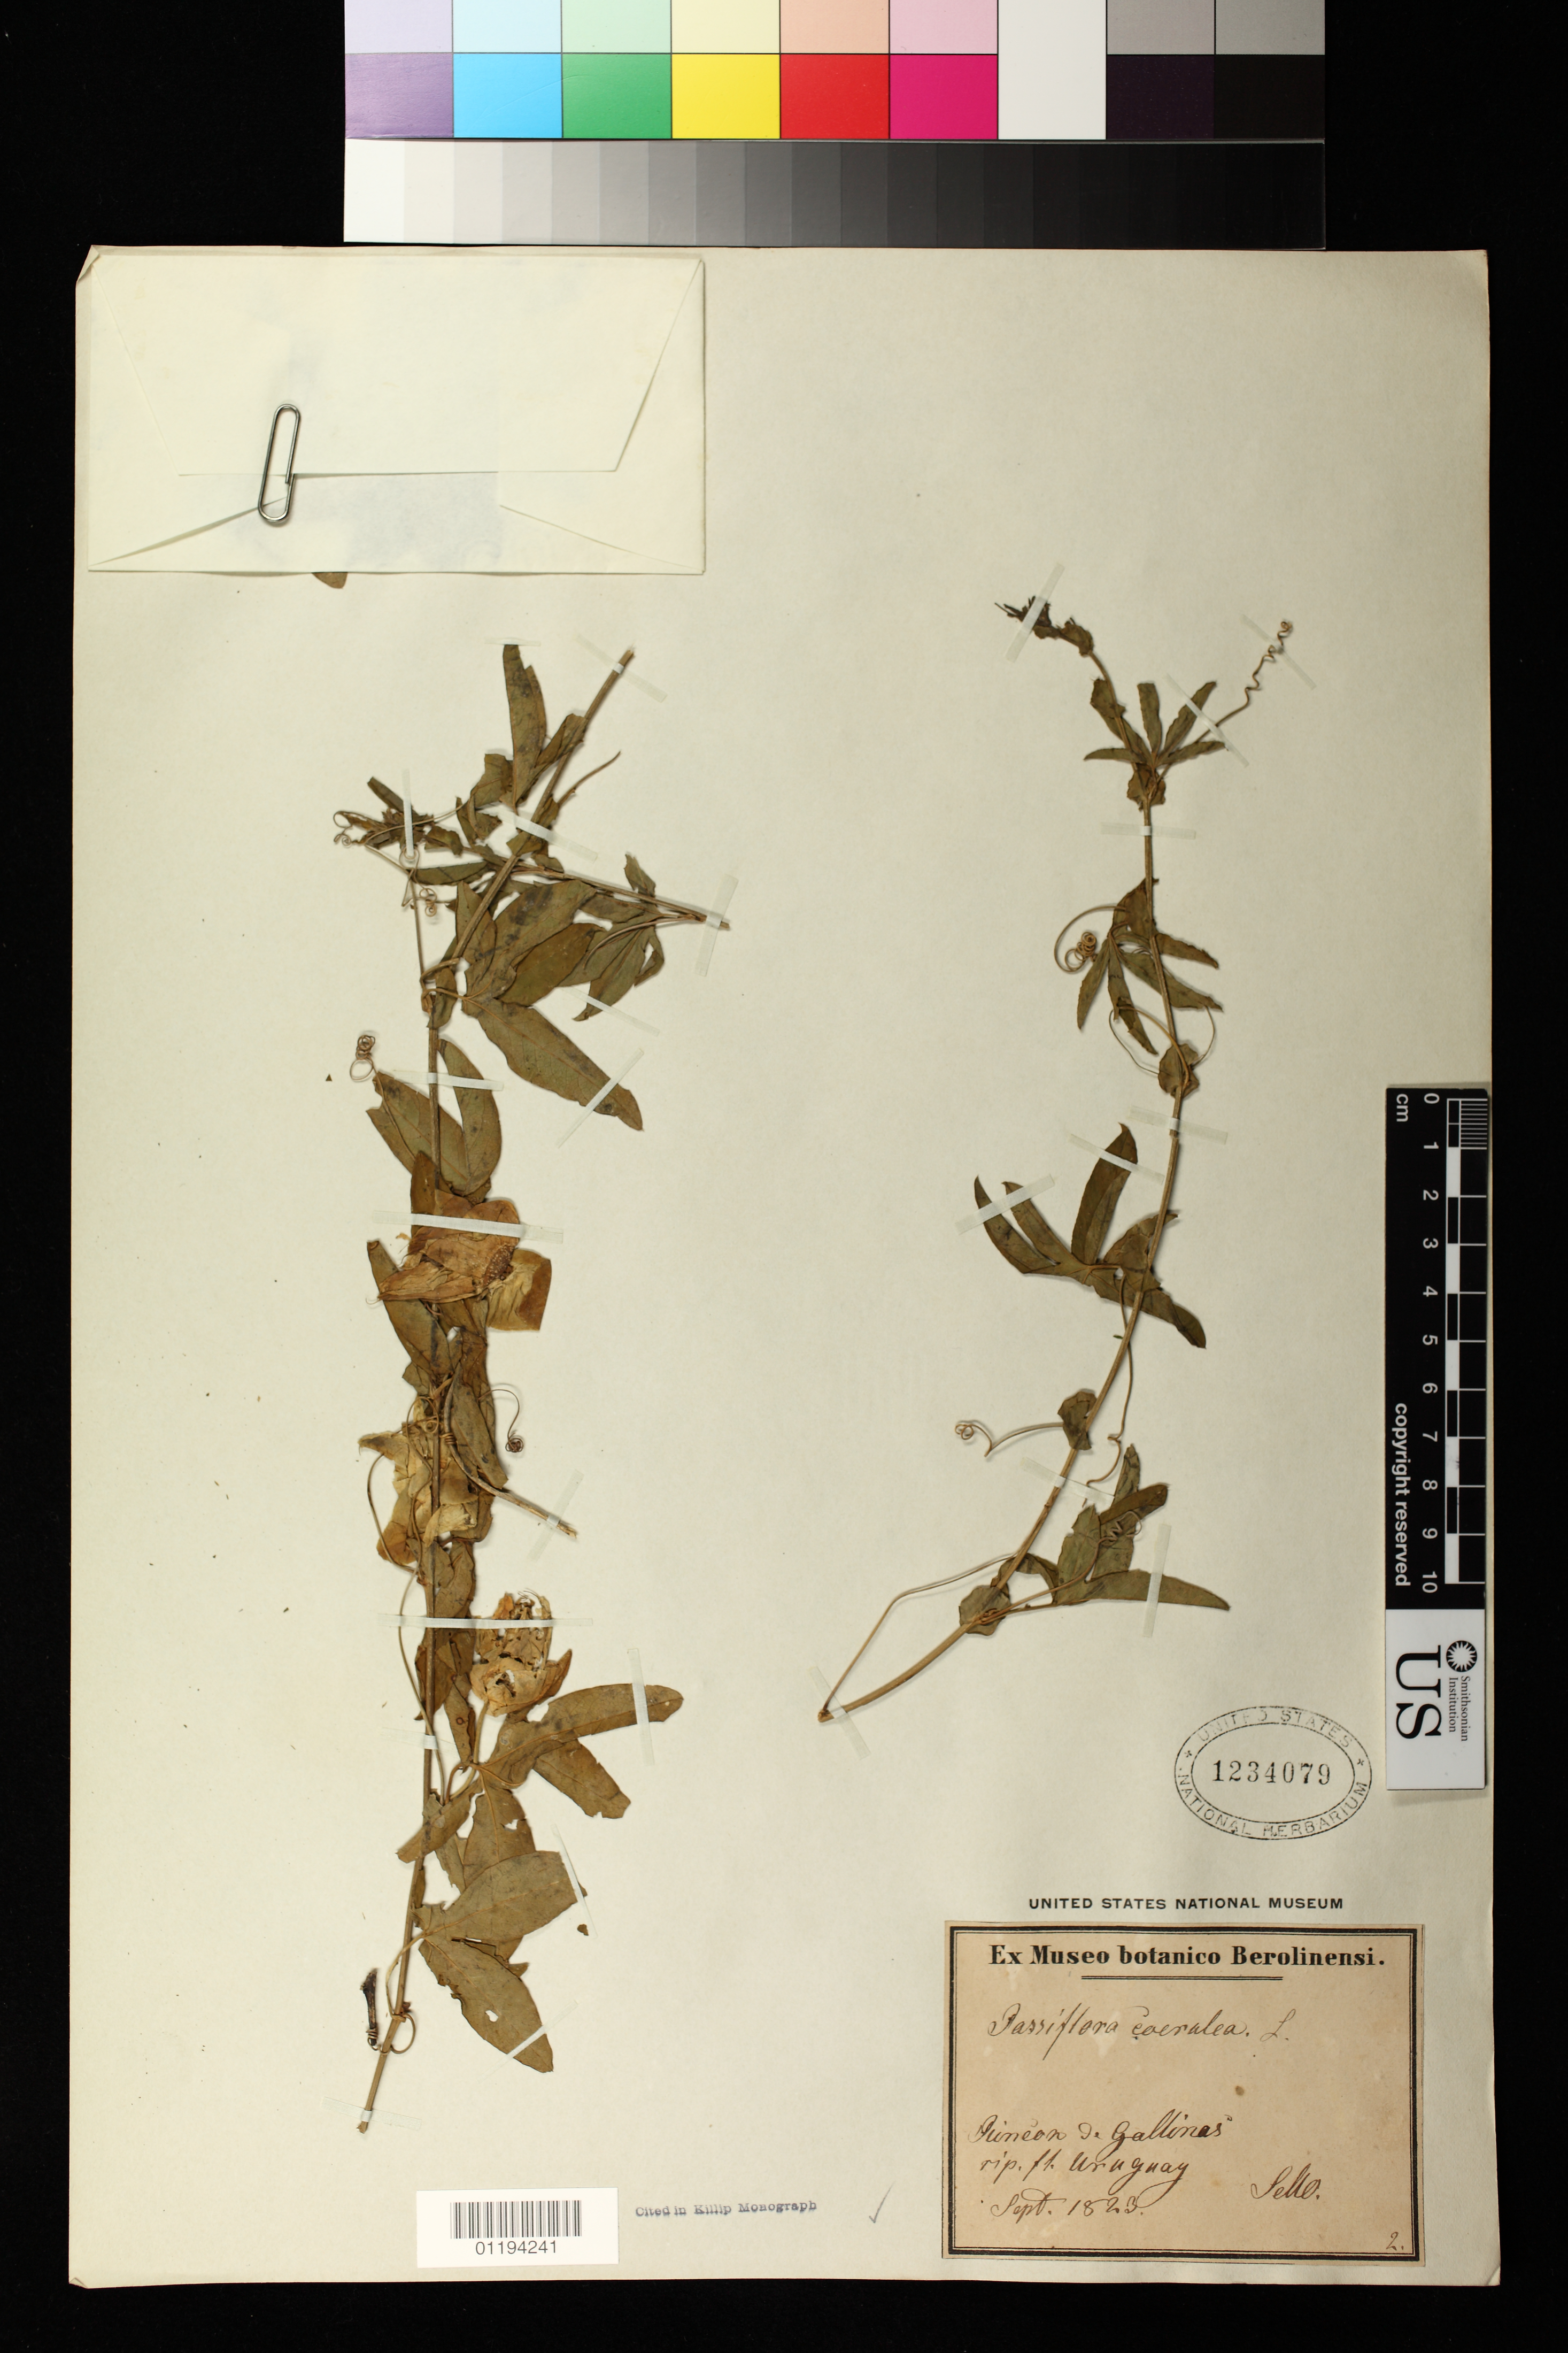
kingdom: Plantae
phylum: Tracheophyta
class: Magnoliopsida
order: Malpighiales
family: Passifloraceae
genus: Passiflora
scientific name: Passiflora caerulea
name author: L.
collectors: ex Museo Botanico Berolinensi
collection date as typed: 1823-09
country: Uruguay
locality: I.(?) Gallinas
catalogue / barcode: US 1234079